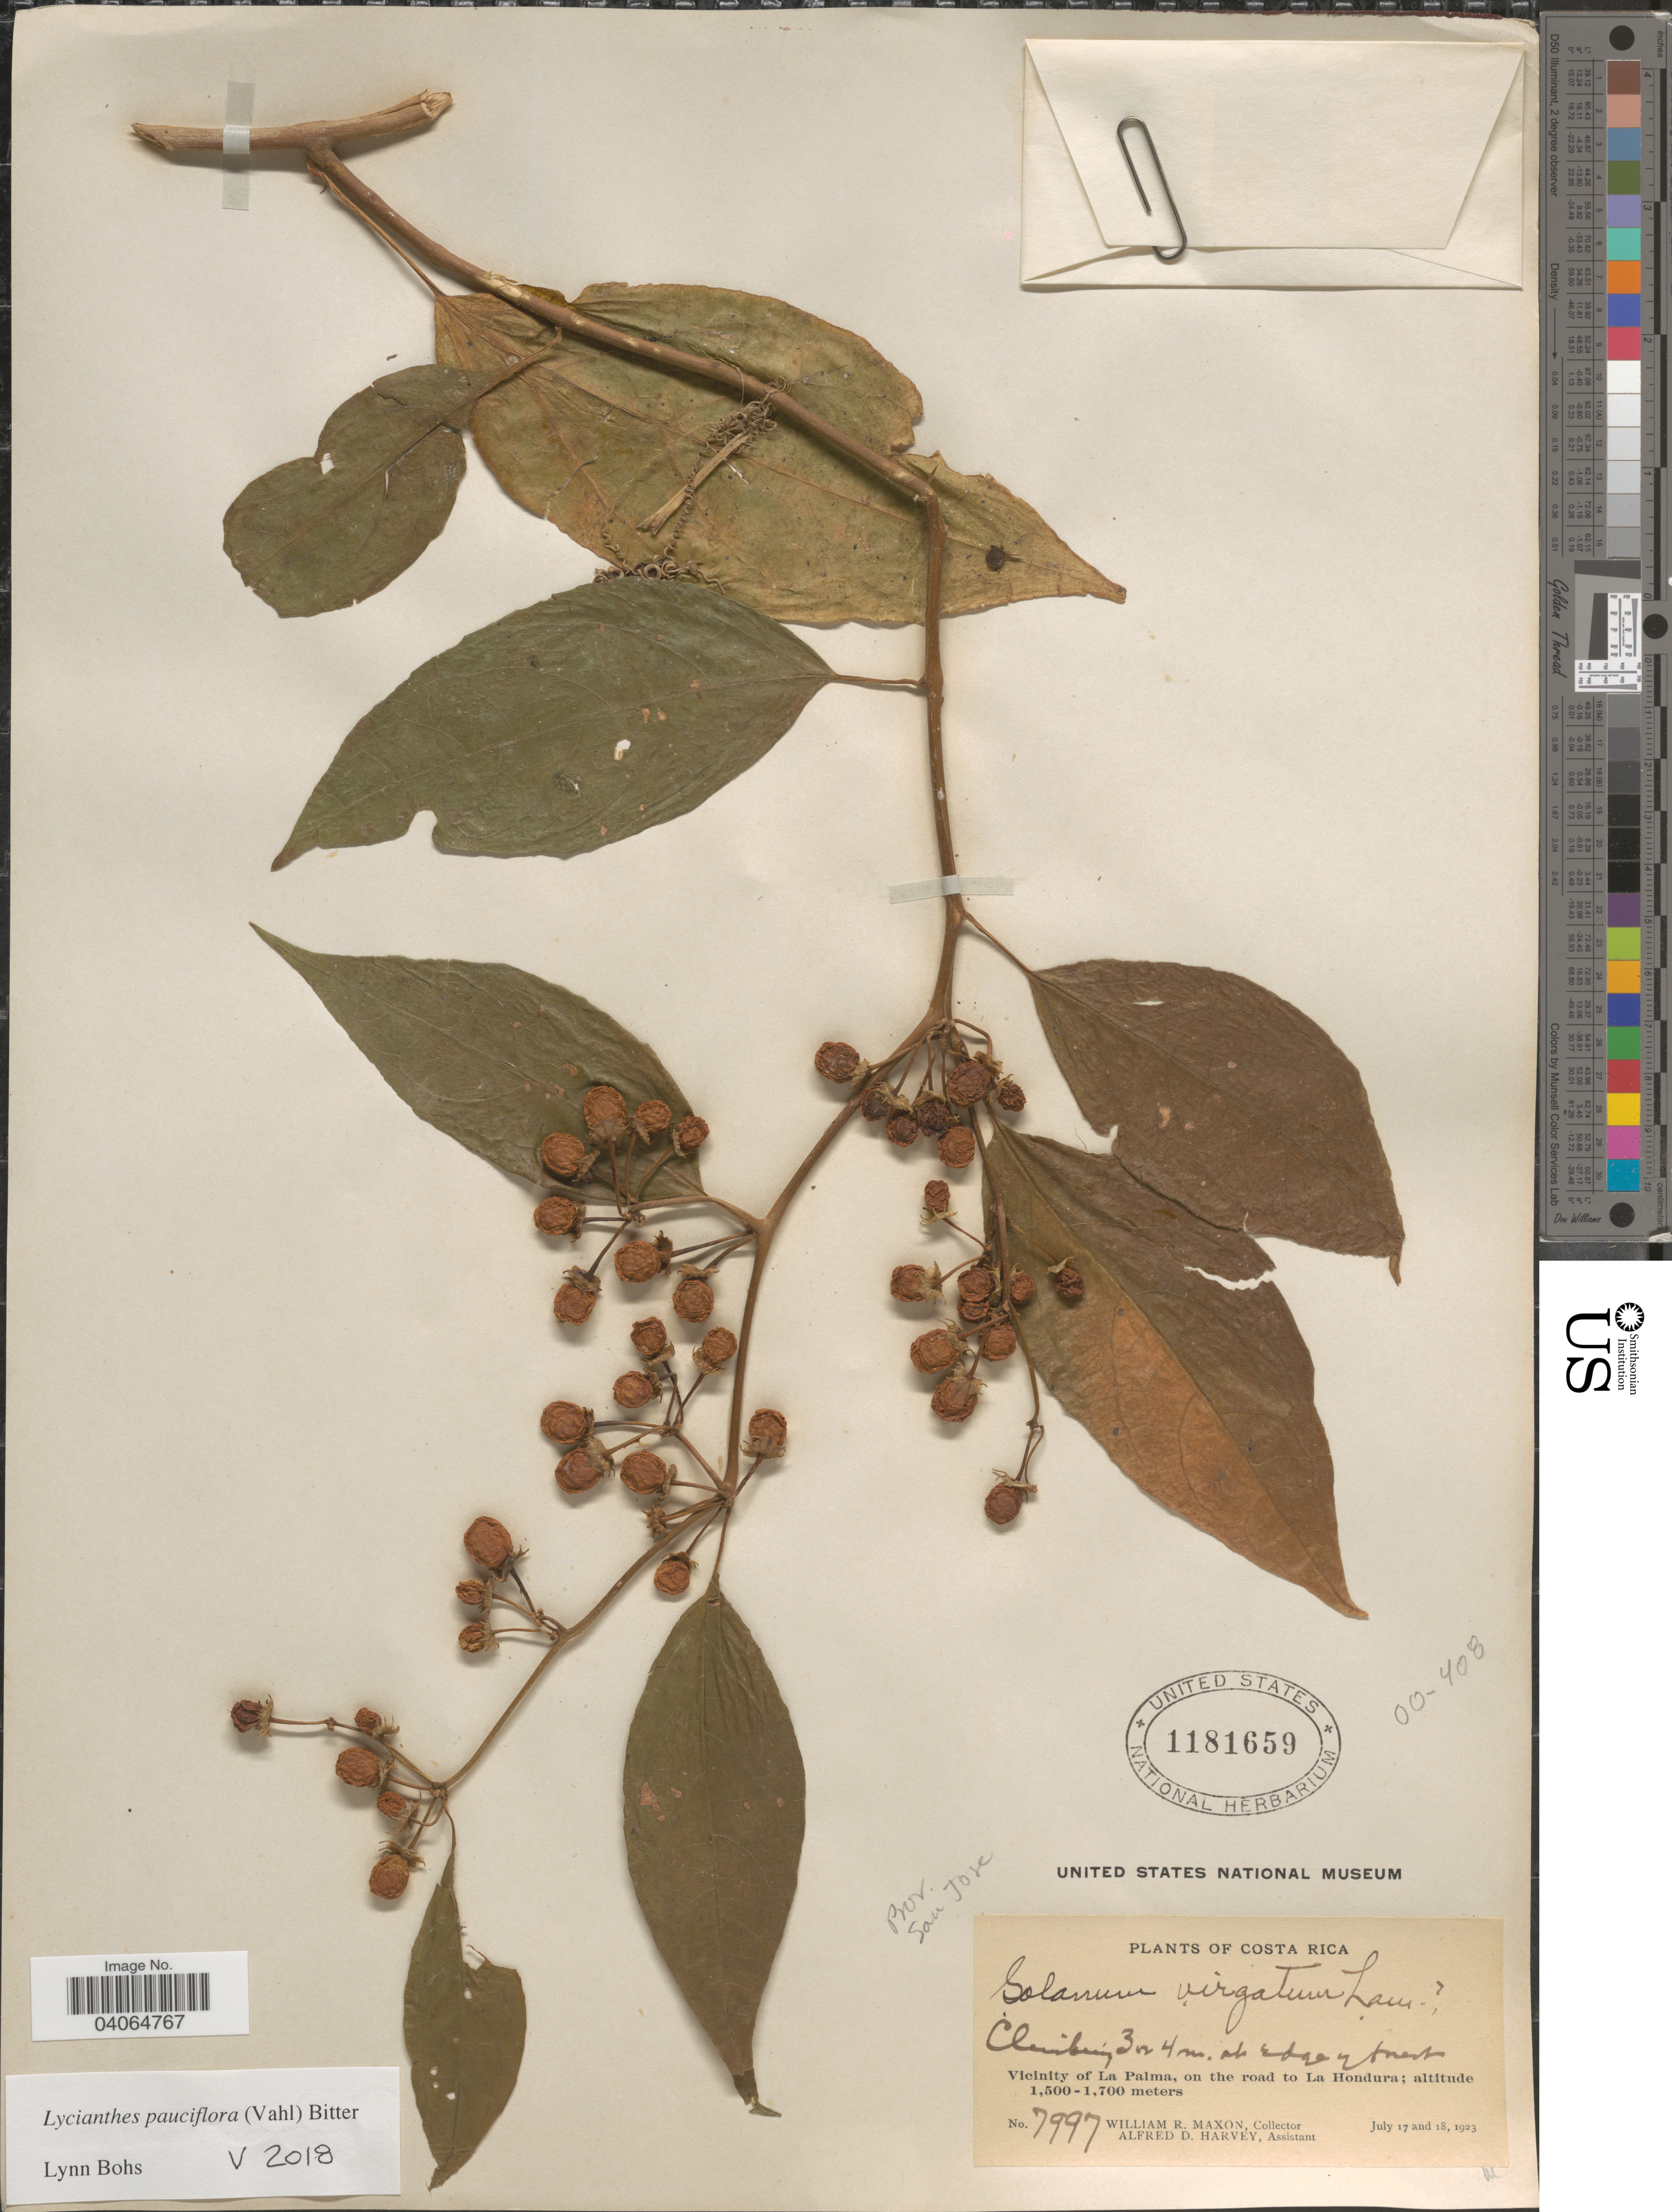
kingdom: Plantae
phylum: Tracheophyta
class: Magnoliopsida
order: Solanales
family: Solanaceae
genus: Lycianthes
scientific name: Lycianthes pauciflora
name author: (Vahl) Bitter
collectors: W. R. Maxon & A. D. Harvey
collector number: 7997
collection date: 1923-07-17/1923-07-18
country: Costa Rica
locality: Vicinity of La Palma, on the road to La Hondura.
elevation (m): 1500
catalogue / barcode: US 1181659